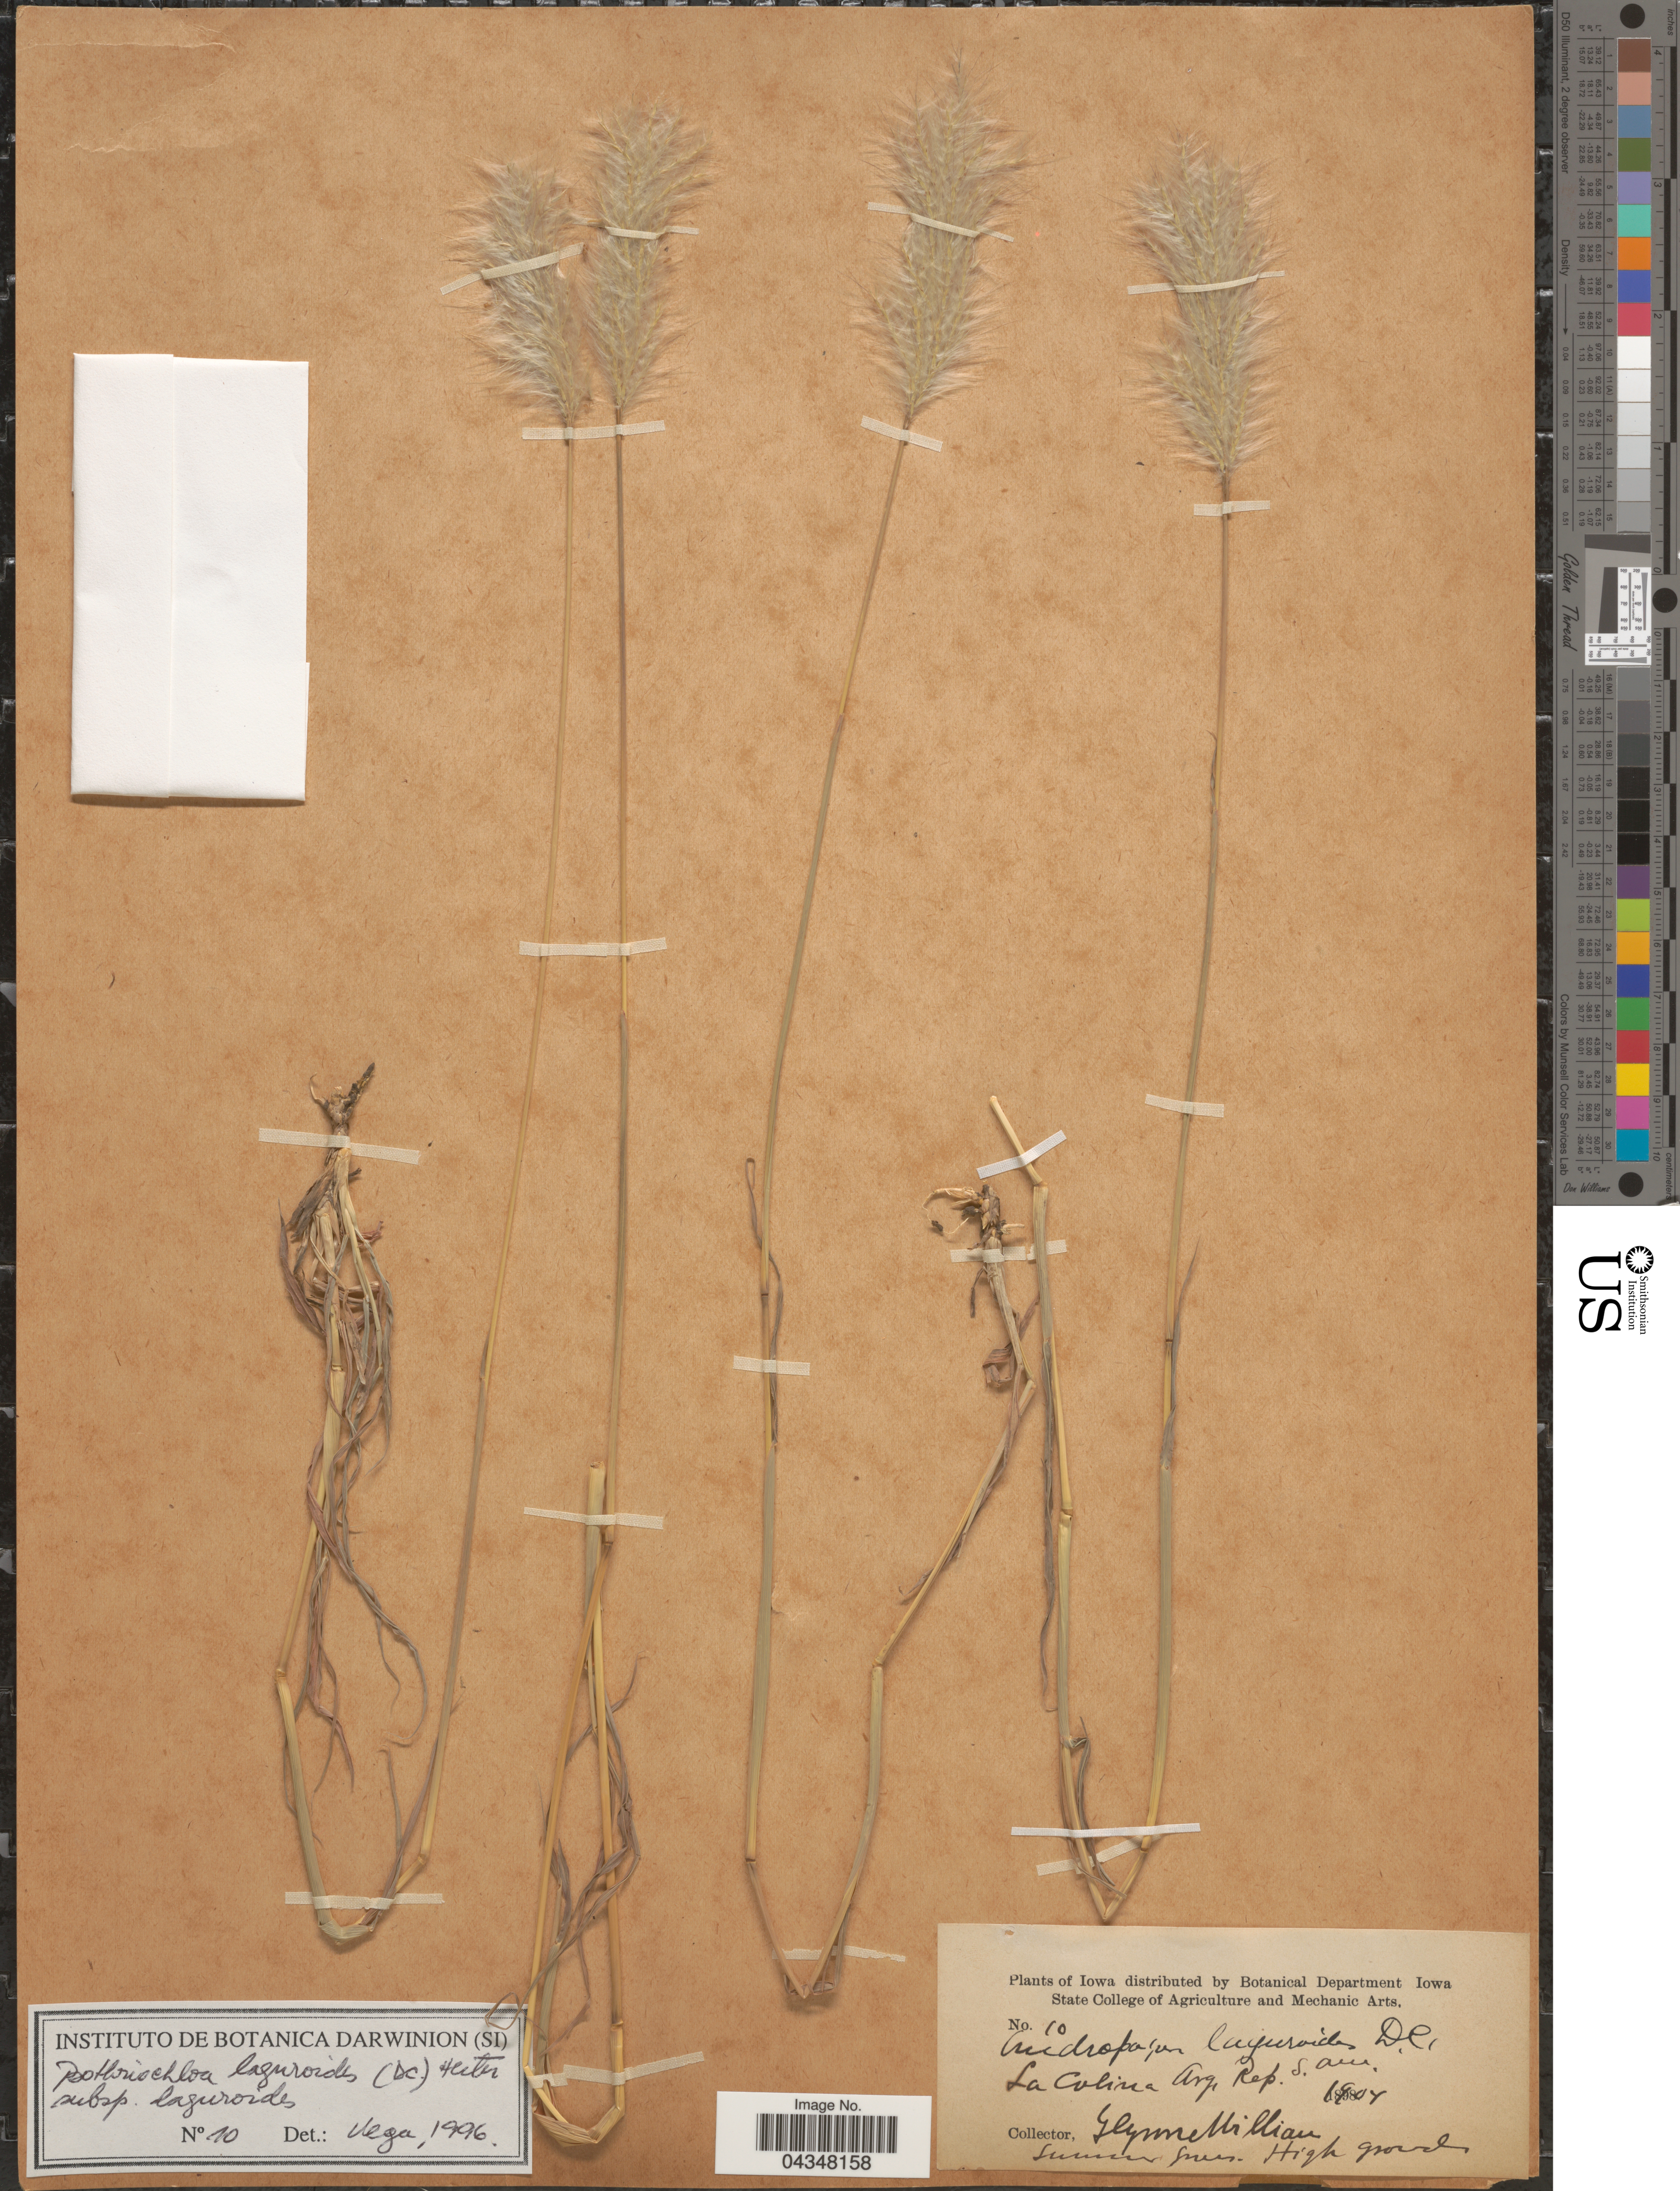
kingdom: Plantae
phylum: Tracheophyta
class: Liliopsida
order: Poales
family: Poaceae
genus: Bothriochloa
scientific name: Bothriochloa laguroides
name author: (DC.) Herter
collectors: G. Williams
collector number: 10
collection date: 1907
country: Argentina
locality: La Colina Arg. Rep. S. Am.